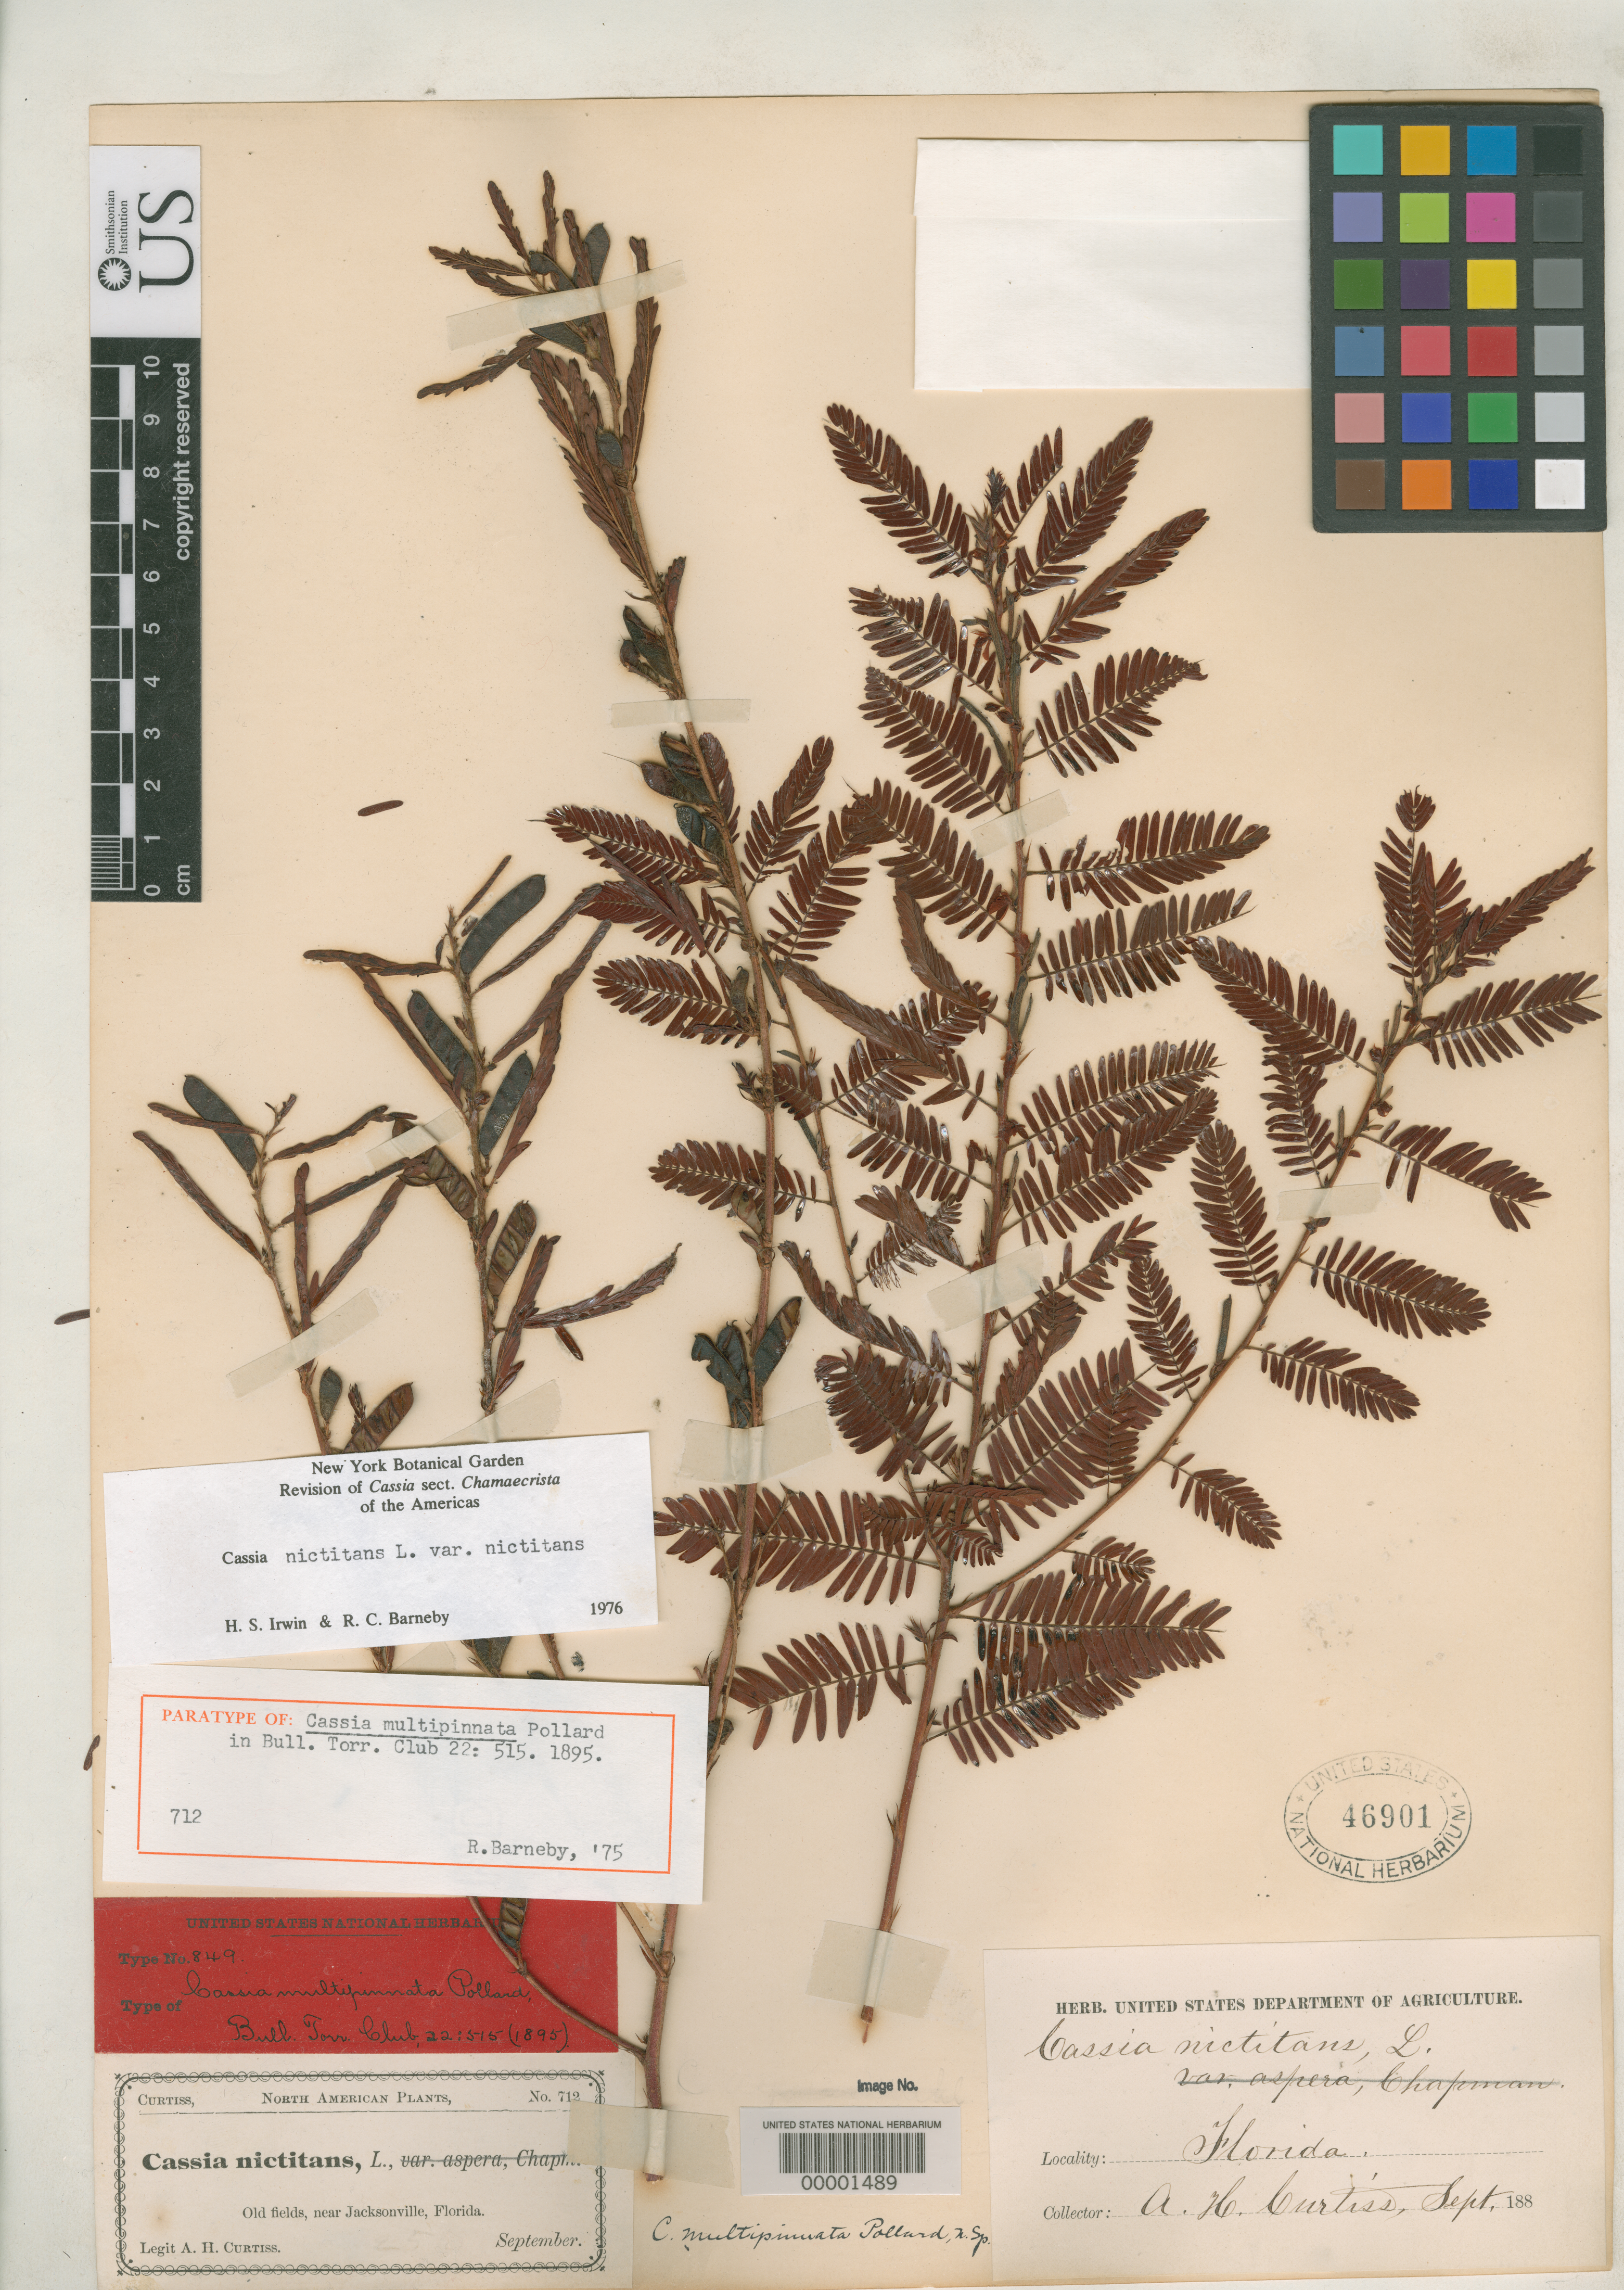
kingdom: Plantae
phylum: Tracheophyta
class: Magnoliopsida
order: Fabales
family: Fabaceae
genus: Cassia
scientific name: Cassia multipinnata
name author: Pollard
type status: Possible Syntype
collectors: A. H. Curtiss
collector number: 712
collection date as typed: Sept. [188-]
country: United States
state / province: Florida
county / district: Duval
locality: Old fields, near Jacksonville, Florida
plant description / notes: Annotated by Barneby (1975) as "paratype". Protologue (mis?) cites collection number as 512.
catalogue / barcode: US 46901